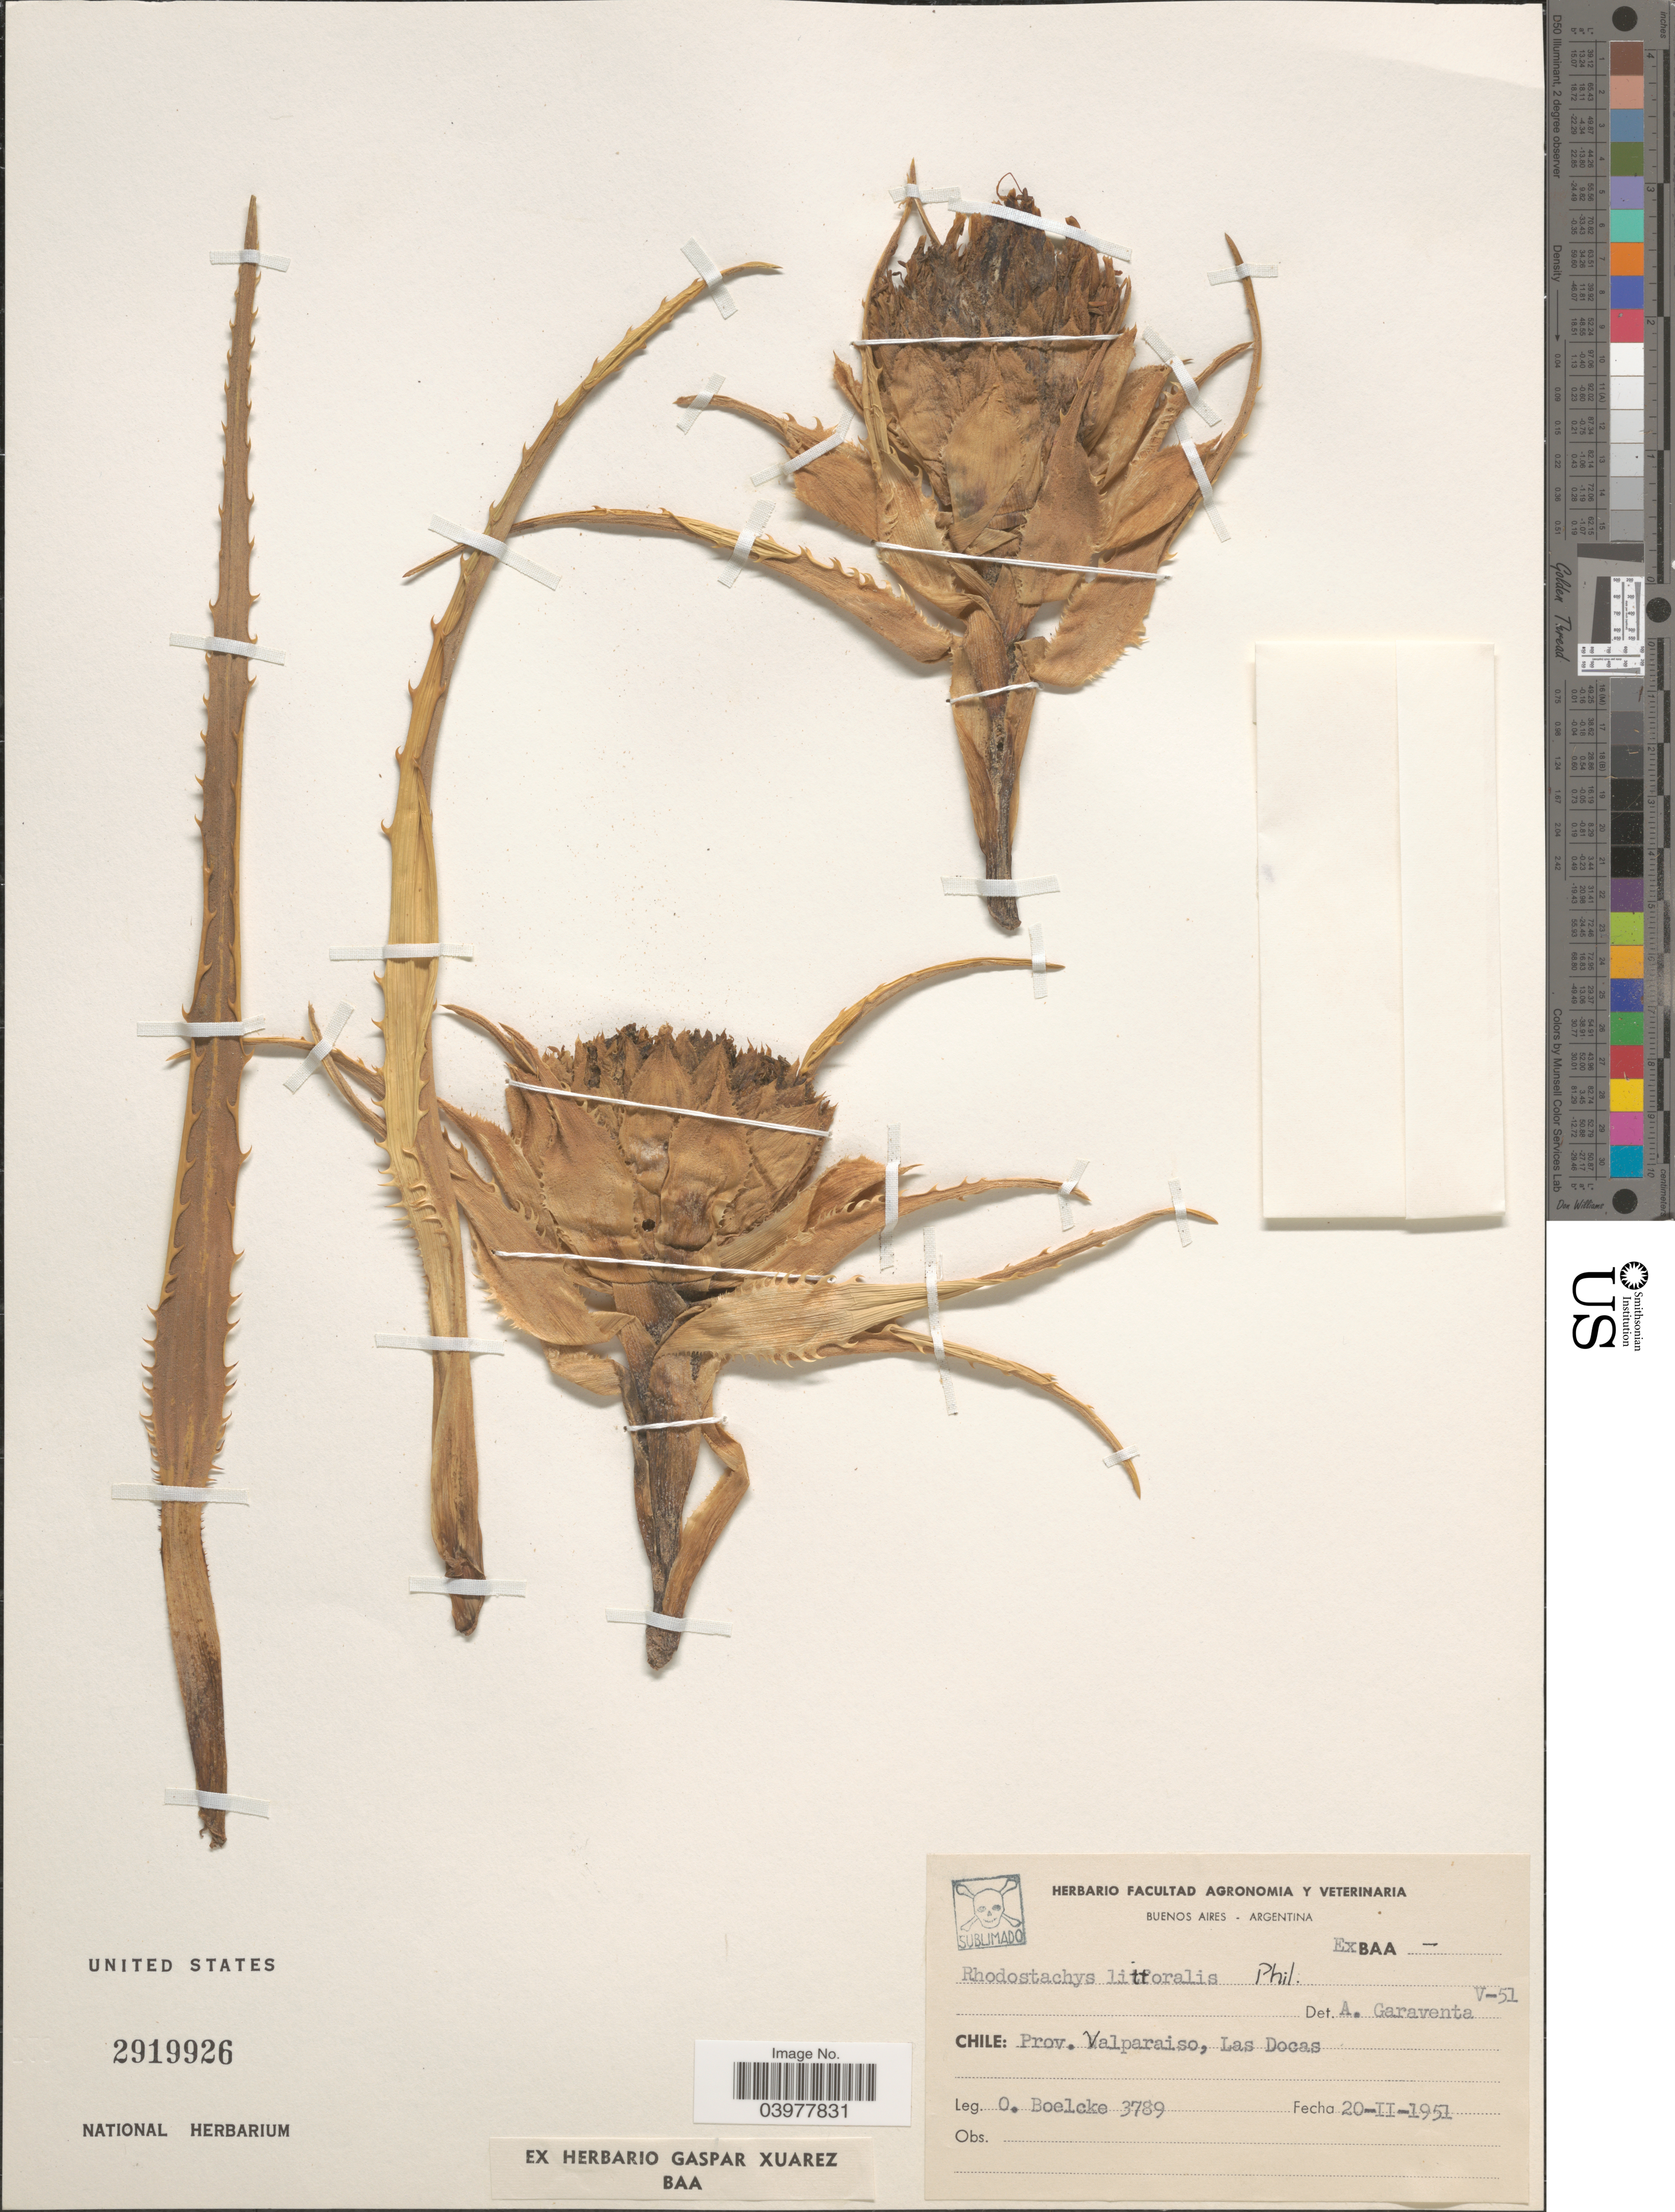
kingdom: Plantae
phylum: Tracheophyta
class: Liliopsida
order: Poales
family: Bromeliaceae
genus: Ochagavia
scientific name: Ochagavia litoralis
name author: (Phil.) Zizka et al.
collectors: O. Boelcke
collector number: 3789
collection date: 1951-02-20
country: Chile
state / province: Valparaíso (V)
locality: Prov. Valparaiso, Las Docas.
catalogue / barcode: US 2919926